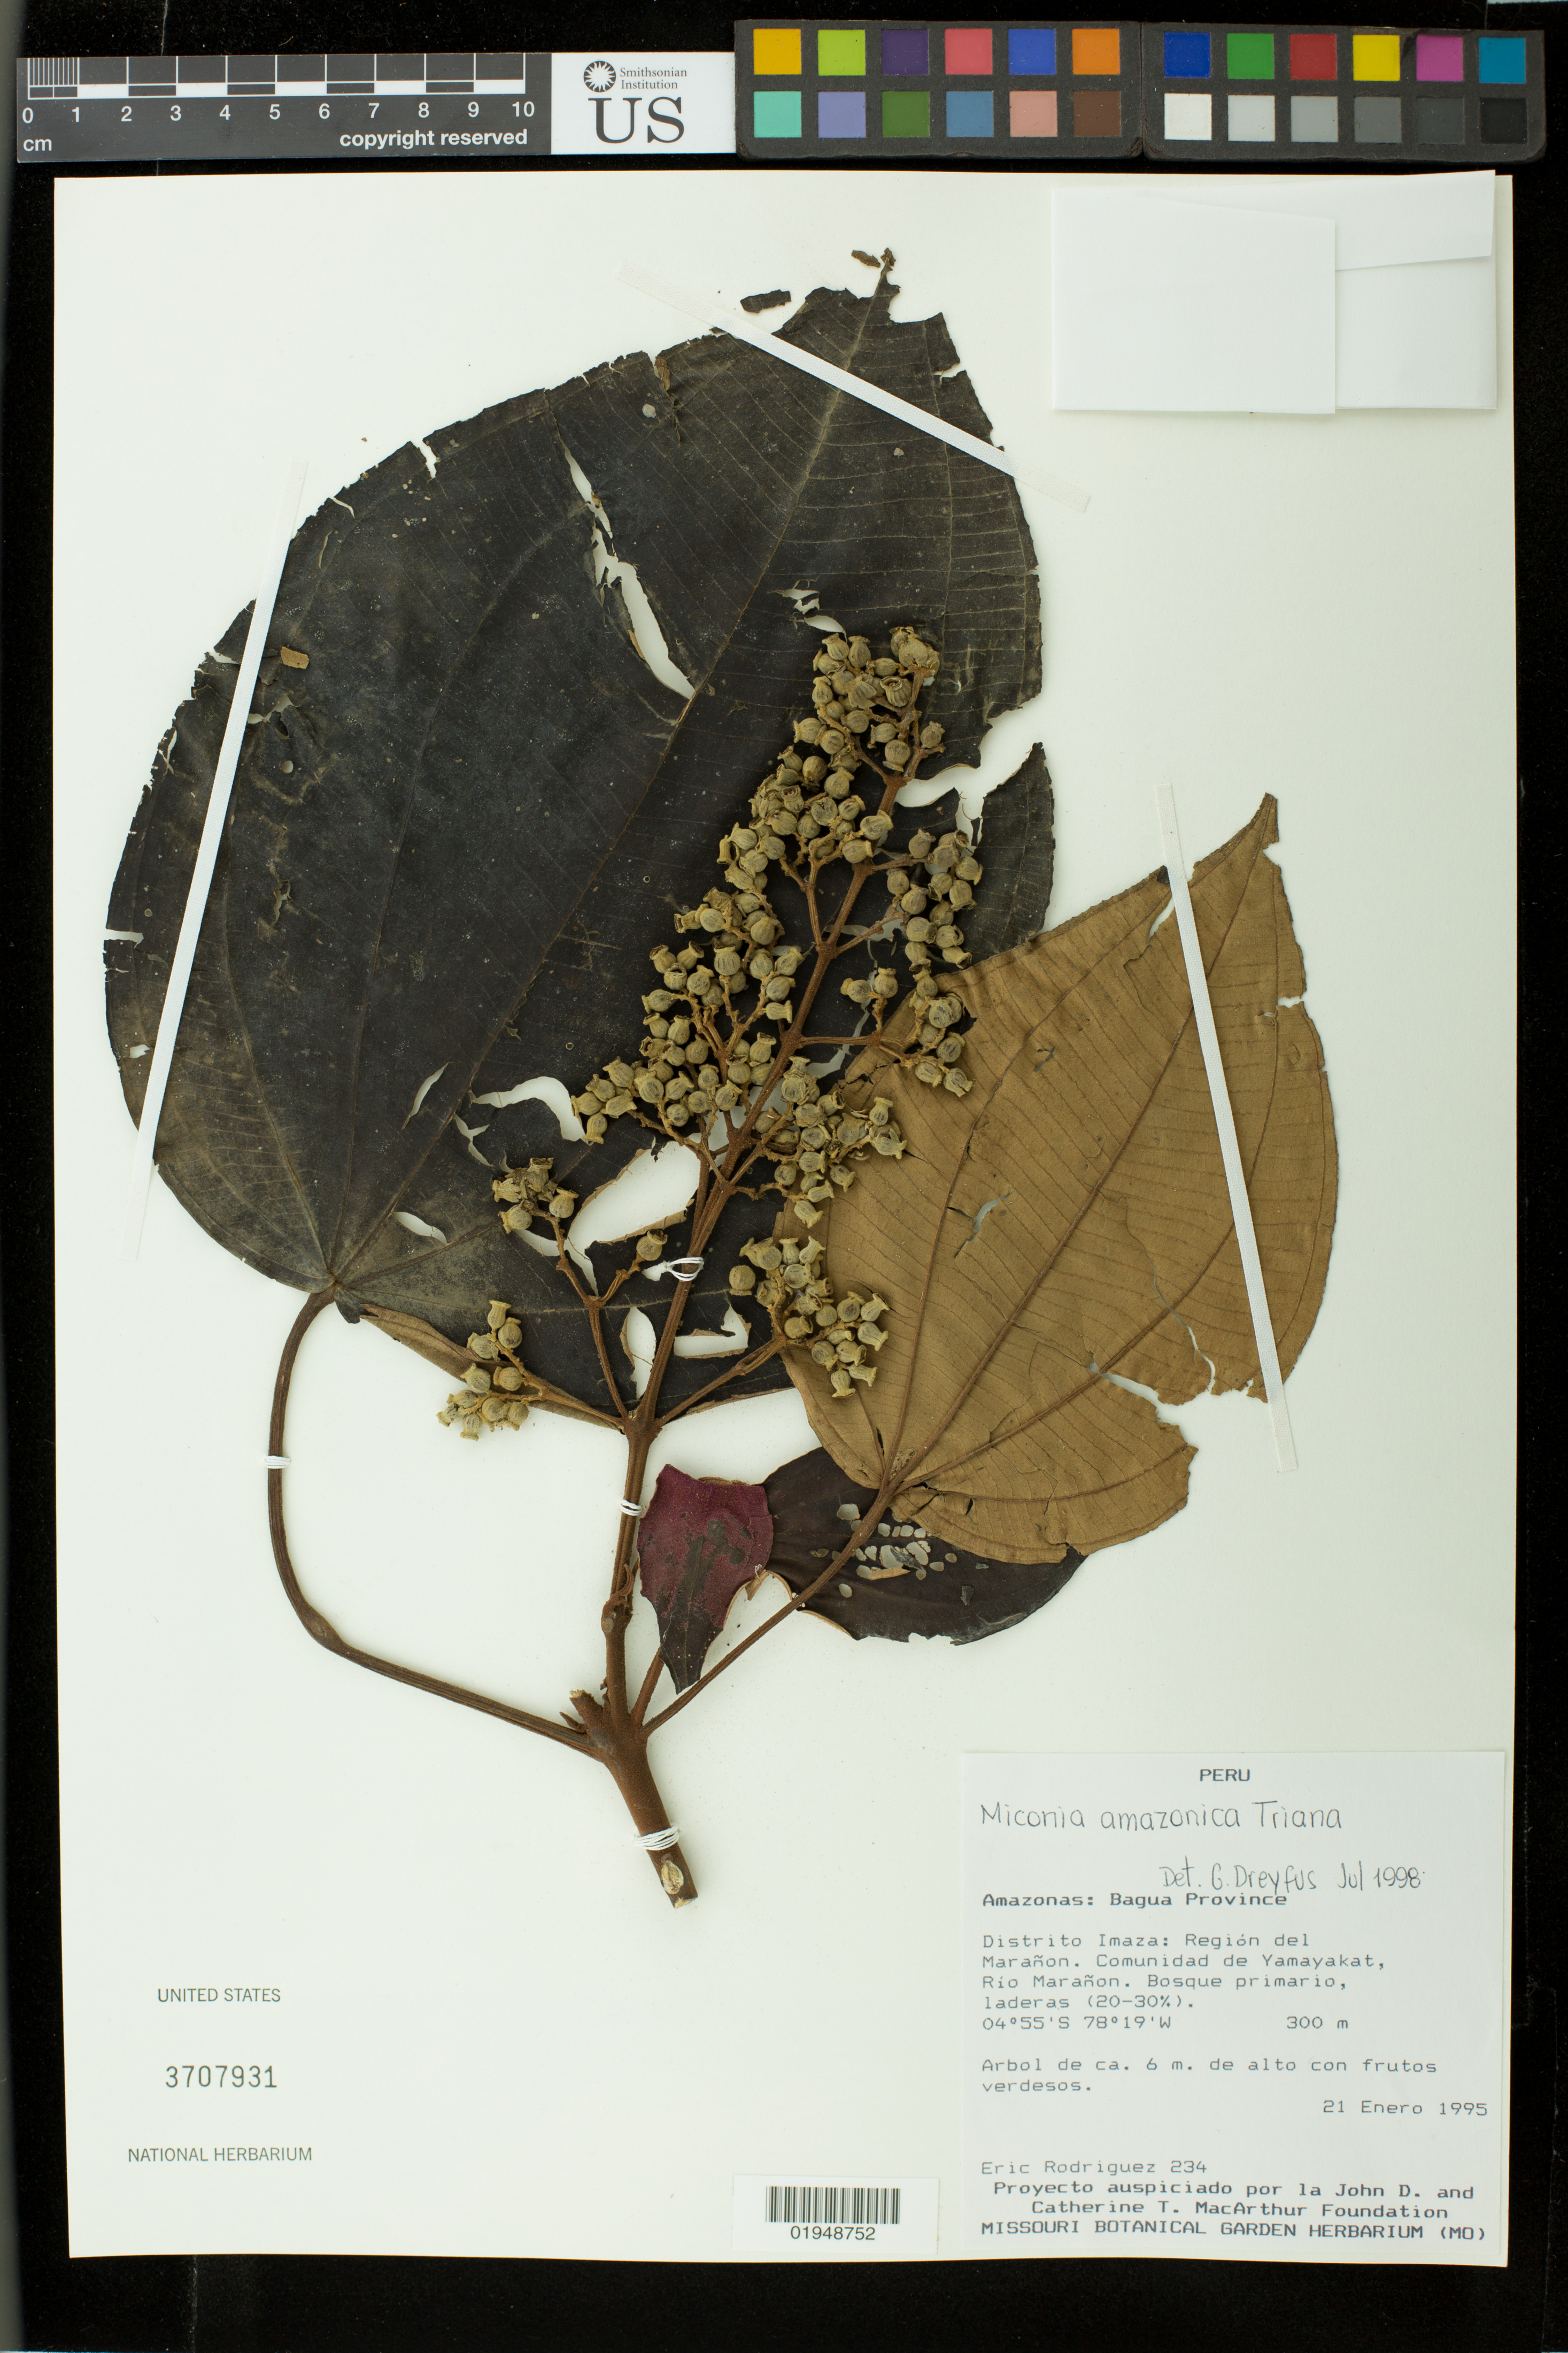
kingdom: Plantae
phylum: Tracheophyta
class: Magnoliopsida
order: Myrtales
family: Melastomataceae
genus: Aciotis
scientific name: Aciotis amazonica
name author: Cogn.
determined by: Dreyfus, G.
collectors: E. Rodriguez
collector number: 234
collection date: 1995-01-21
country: Peru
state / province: Amazonas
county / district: Bagua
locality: Distrito Imaza: Region del Marañón. Comindad de Yamayakat, Rio Marañón.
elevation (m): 300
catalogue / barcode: US 3707931